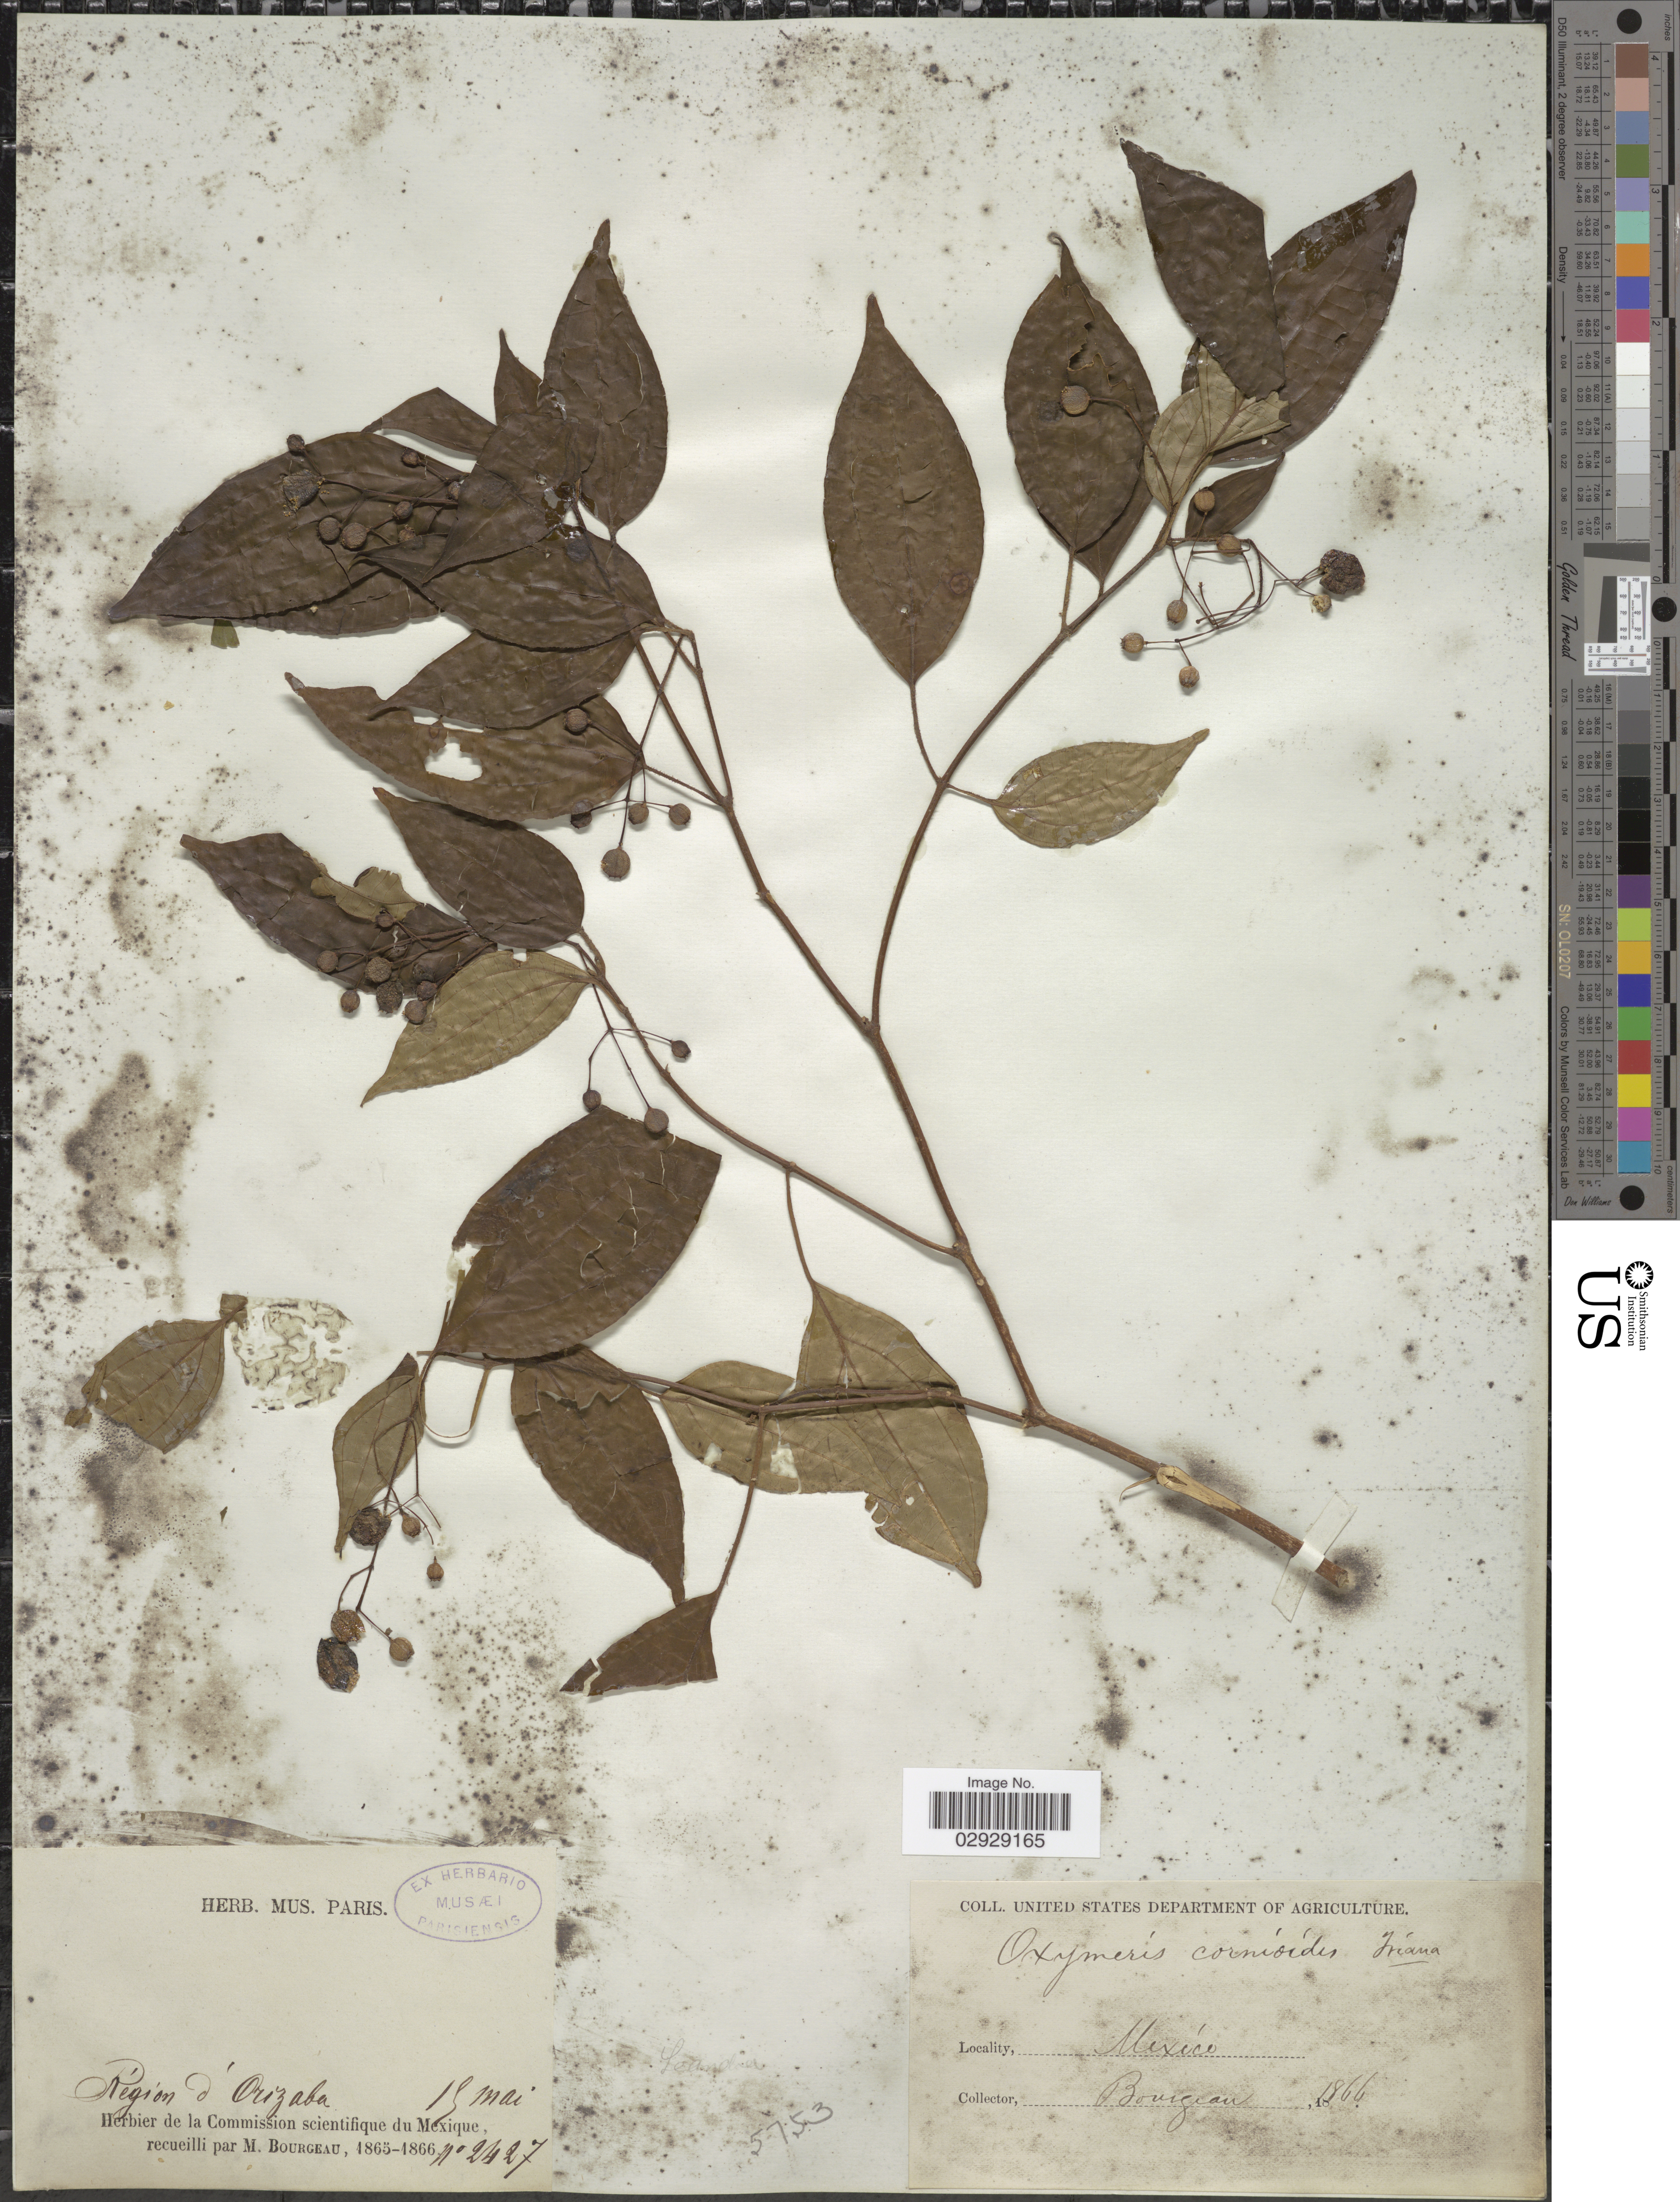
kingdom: Plantae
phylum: Tracheophyta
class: Magnoliopsida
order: Myrtales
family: Melastomataceae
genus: Leandra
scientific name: Leandra cornoides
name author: (Schltdl. & Cham.) Cogn.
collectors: M. Bourgeau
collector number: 2427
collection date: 1866-05-15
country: Mexico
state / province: Veracruz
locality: Région d'Orizaba.